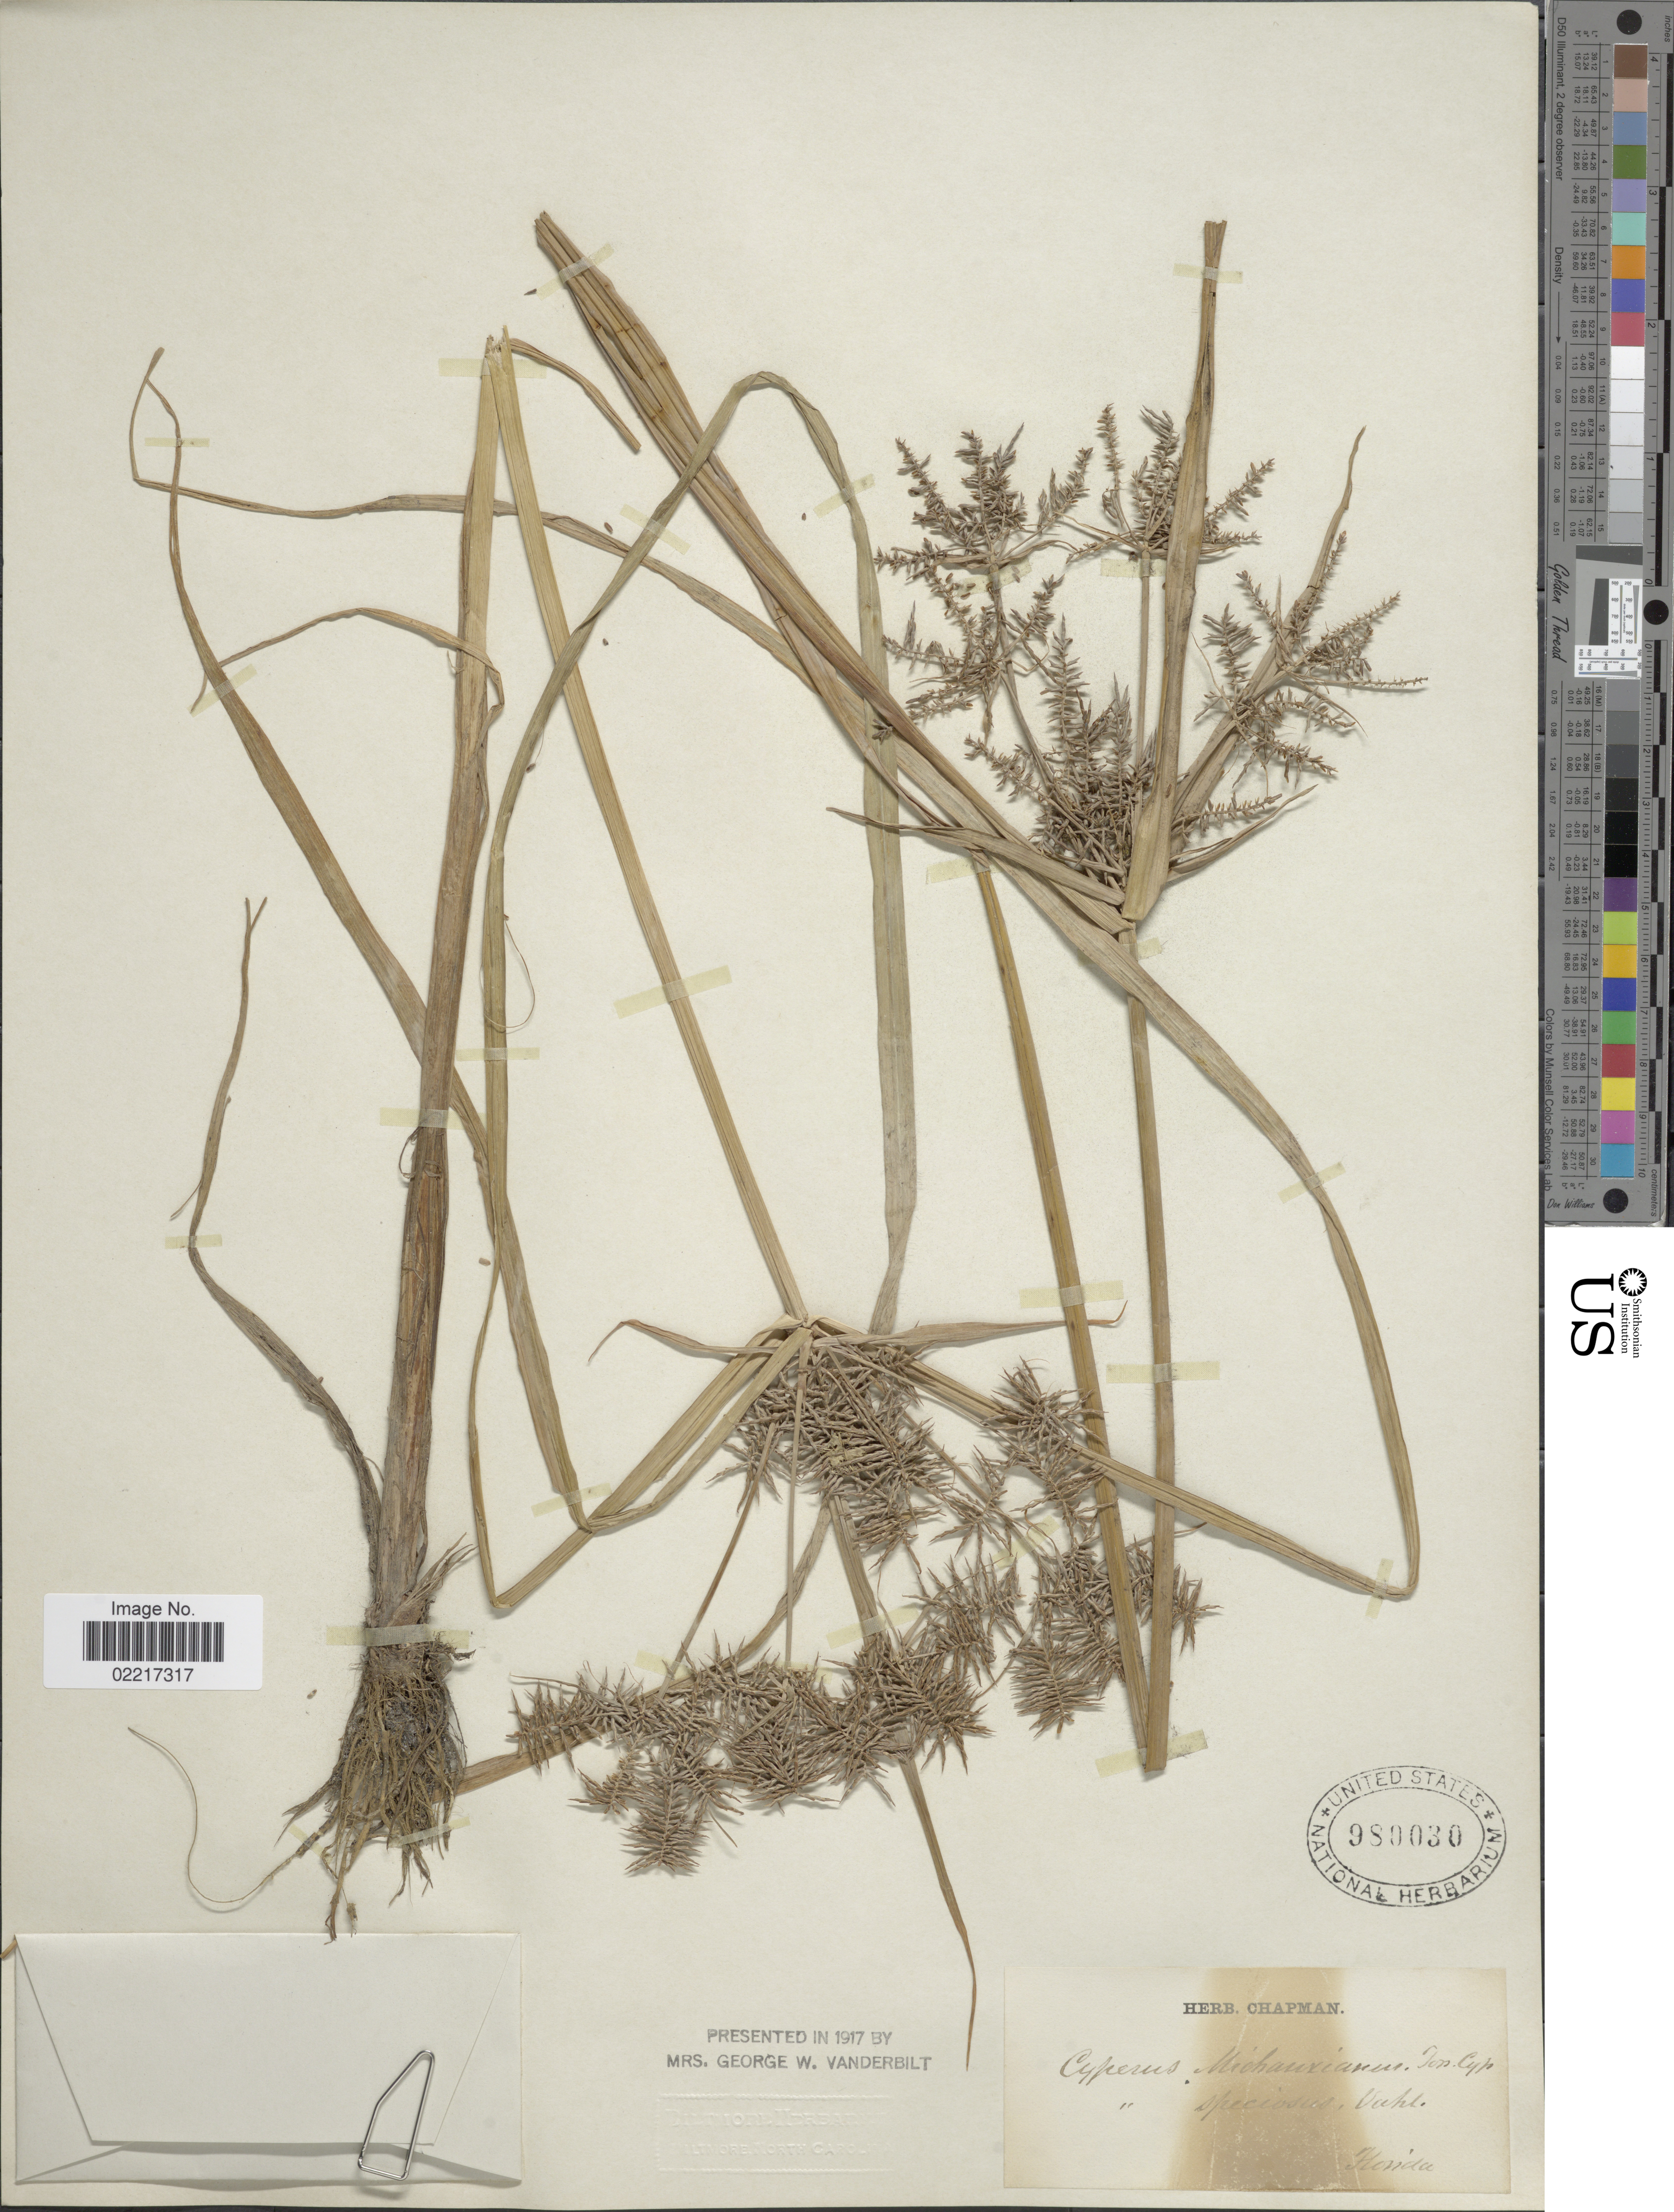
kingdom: Plantae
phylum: Tracheophyta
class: Liliopsida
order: Poales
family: Cyperaceae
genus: Cyperus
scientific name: Cyperus odoratus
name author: L.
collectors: ex herb. Chapman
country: United States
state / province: Florida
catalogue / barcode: US 980030